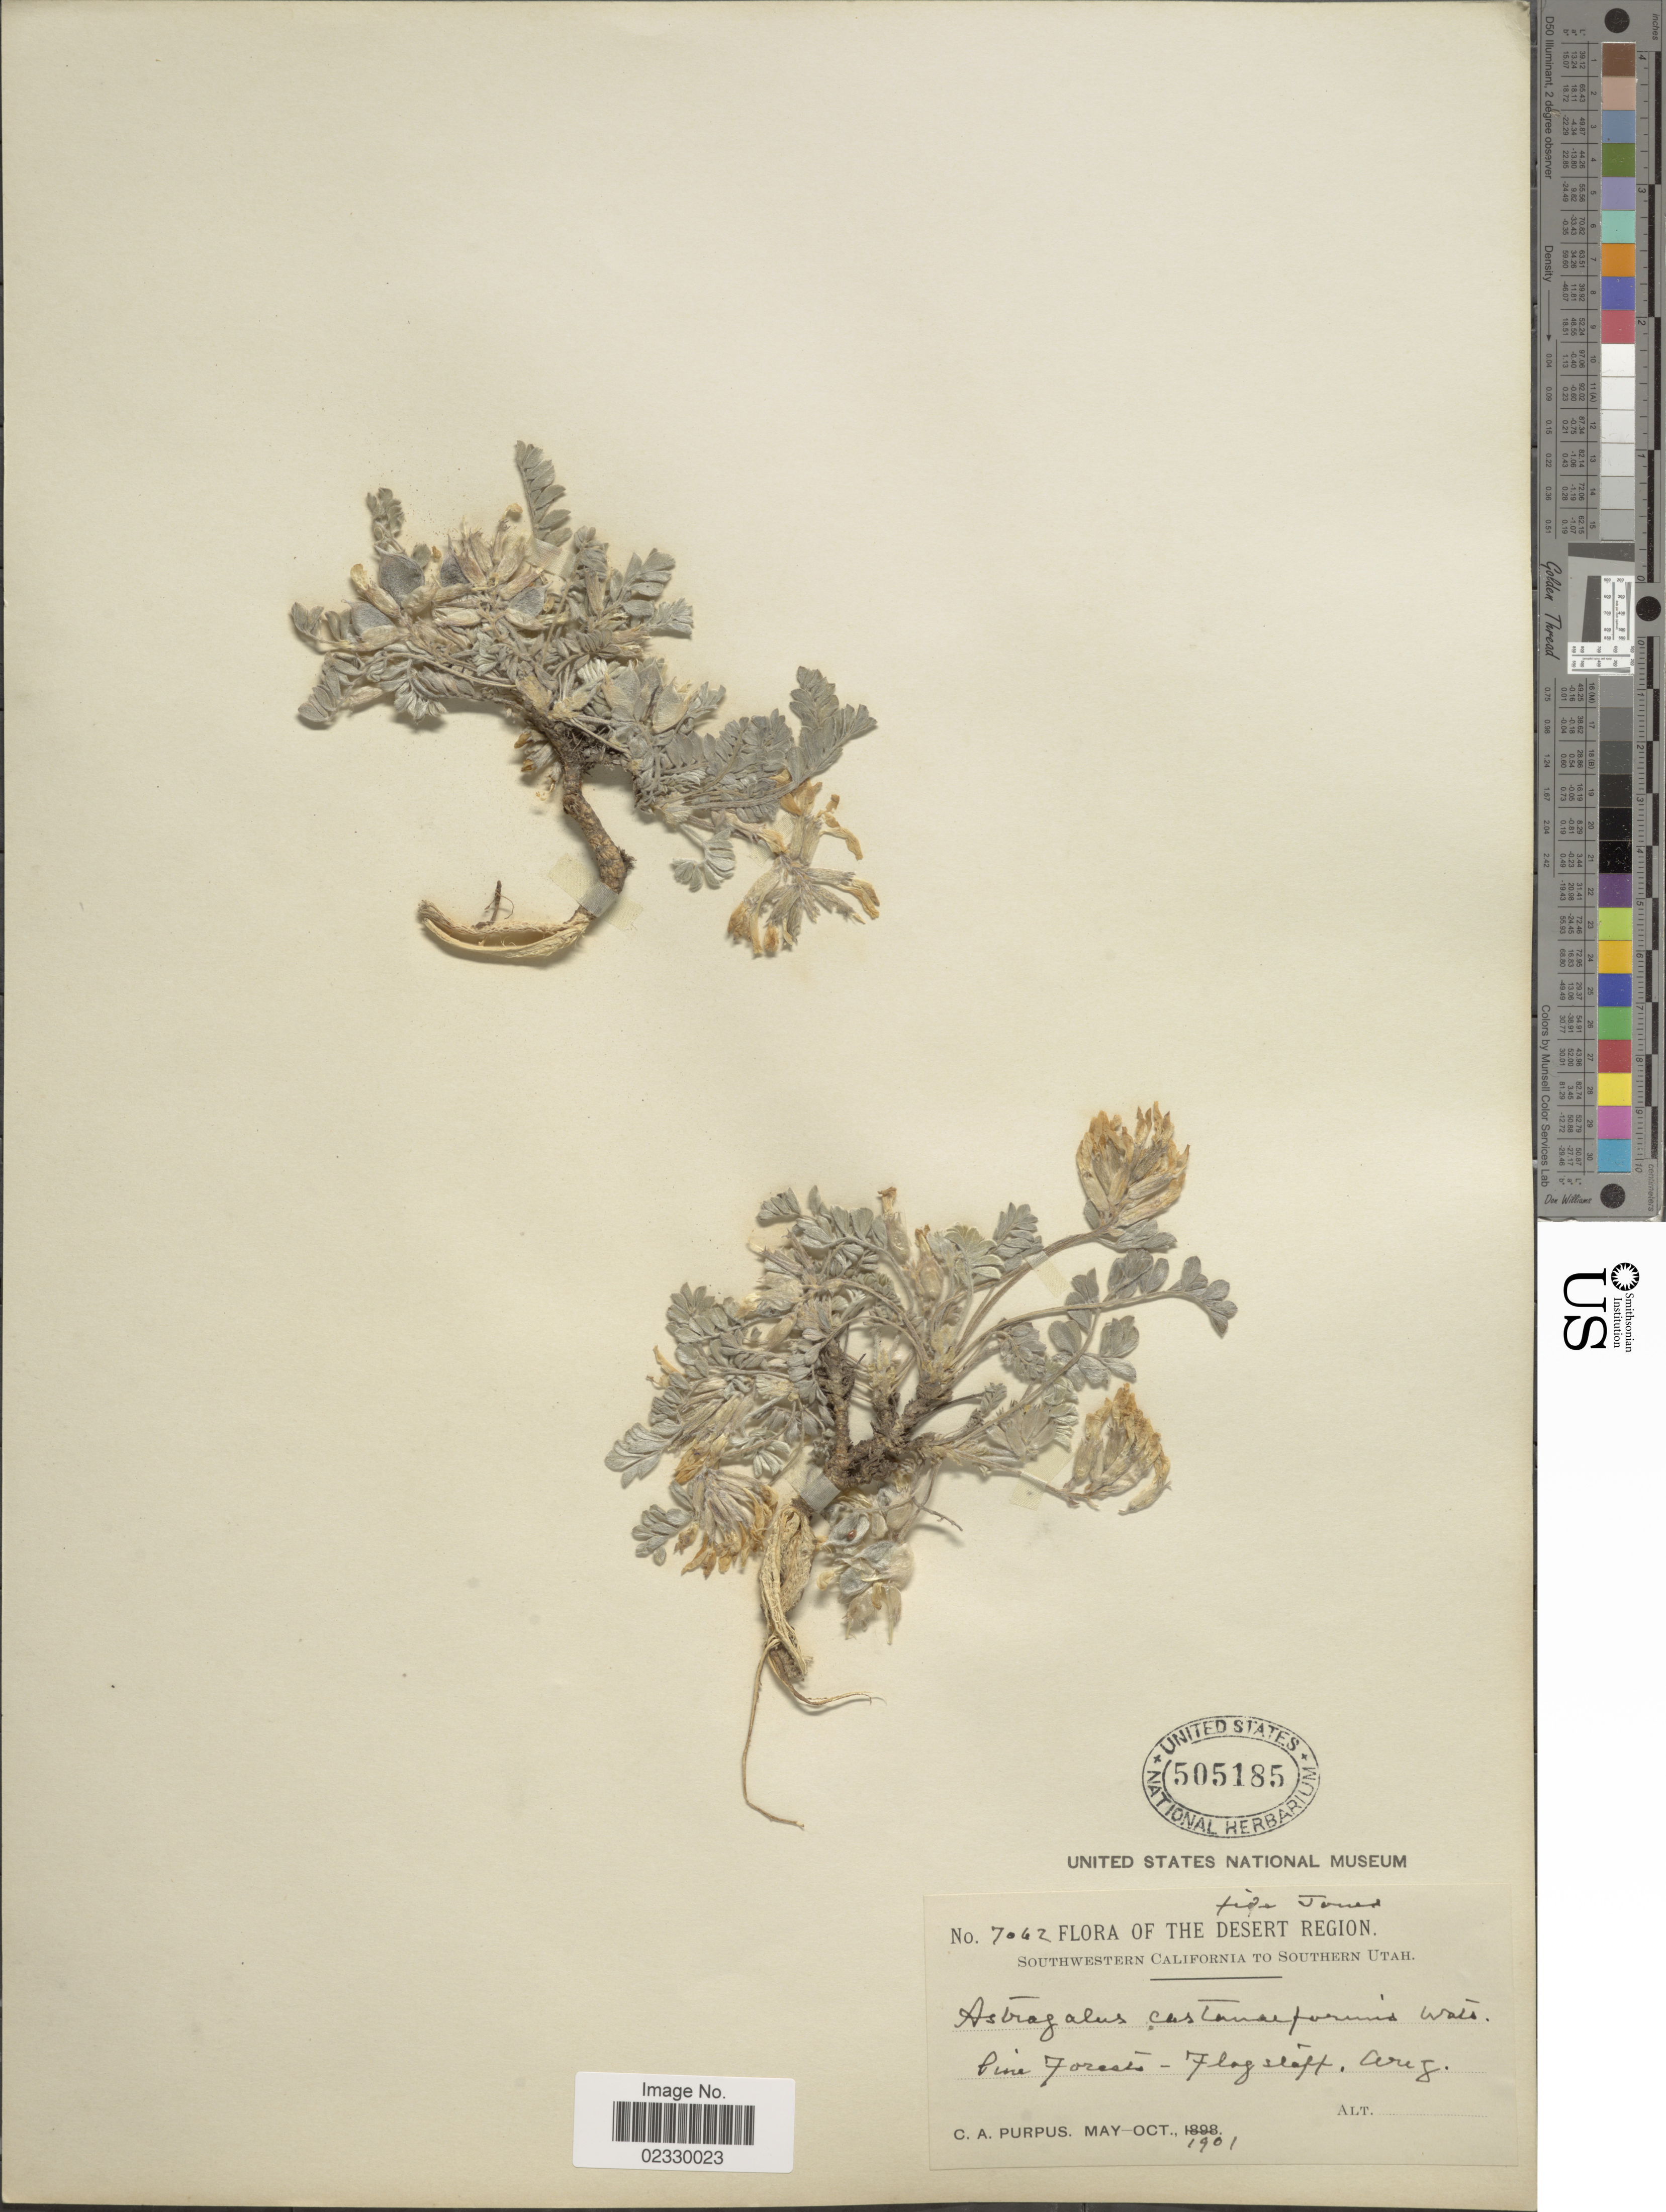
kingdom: Plantae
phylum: Tracheophyta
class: Magnoliopsida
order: Fabales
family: Fabaceae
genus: Astragalus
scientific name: Astragalus castanaeformis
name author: S. Watson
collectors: C. A. Purpus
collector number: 7062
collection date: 1901-05/1901-10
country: United States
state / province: Arizona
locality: The Desert Region. Southwestern California to southern Utah. Pine Forests- Flagstaff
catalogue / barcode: US 505185